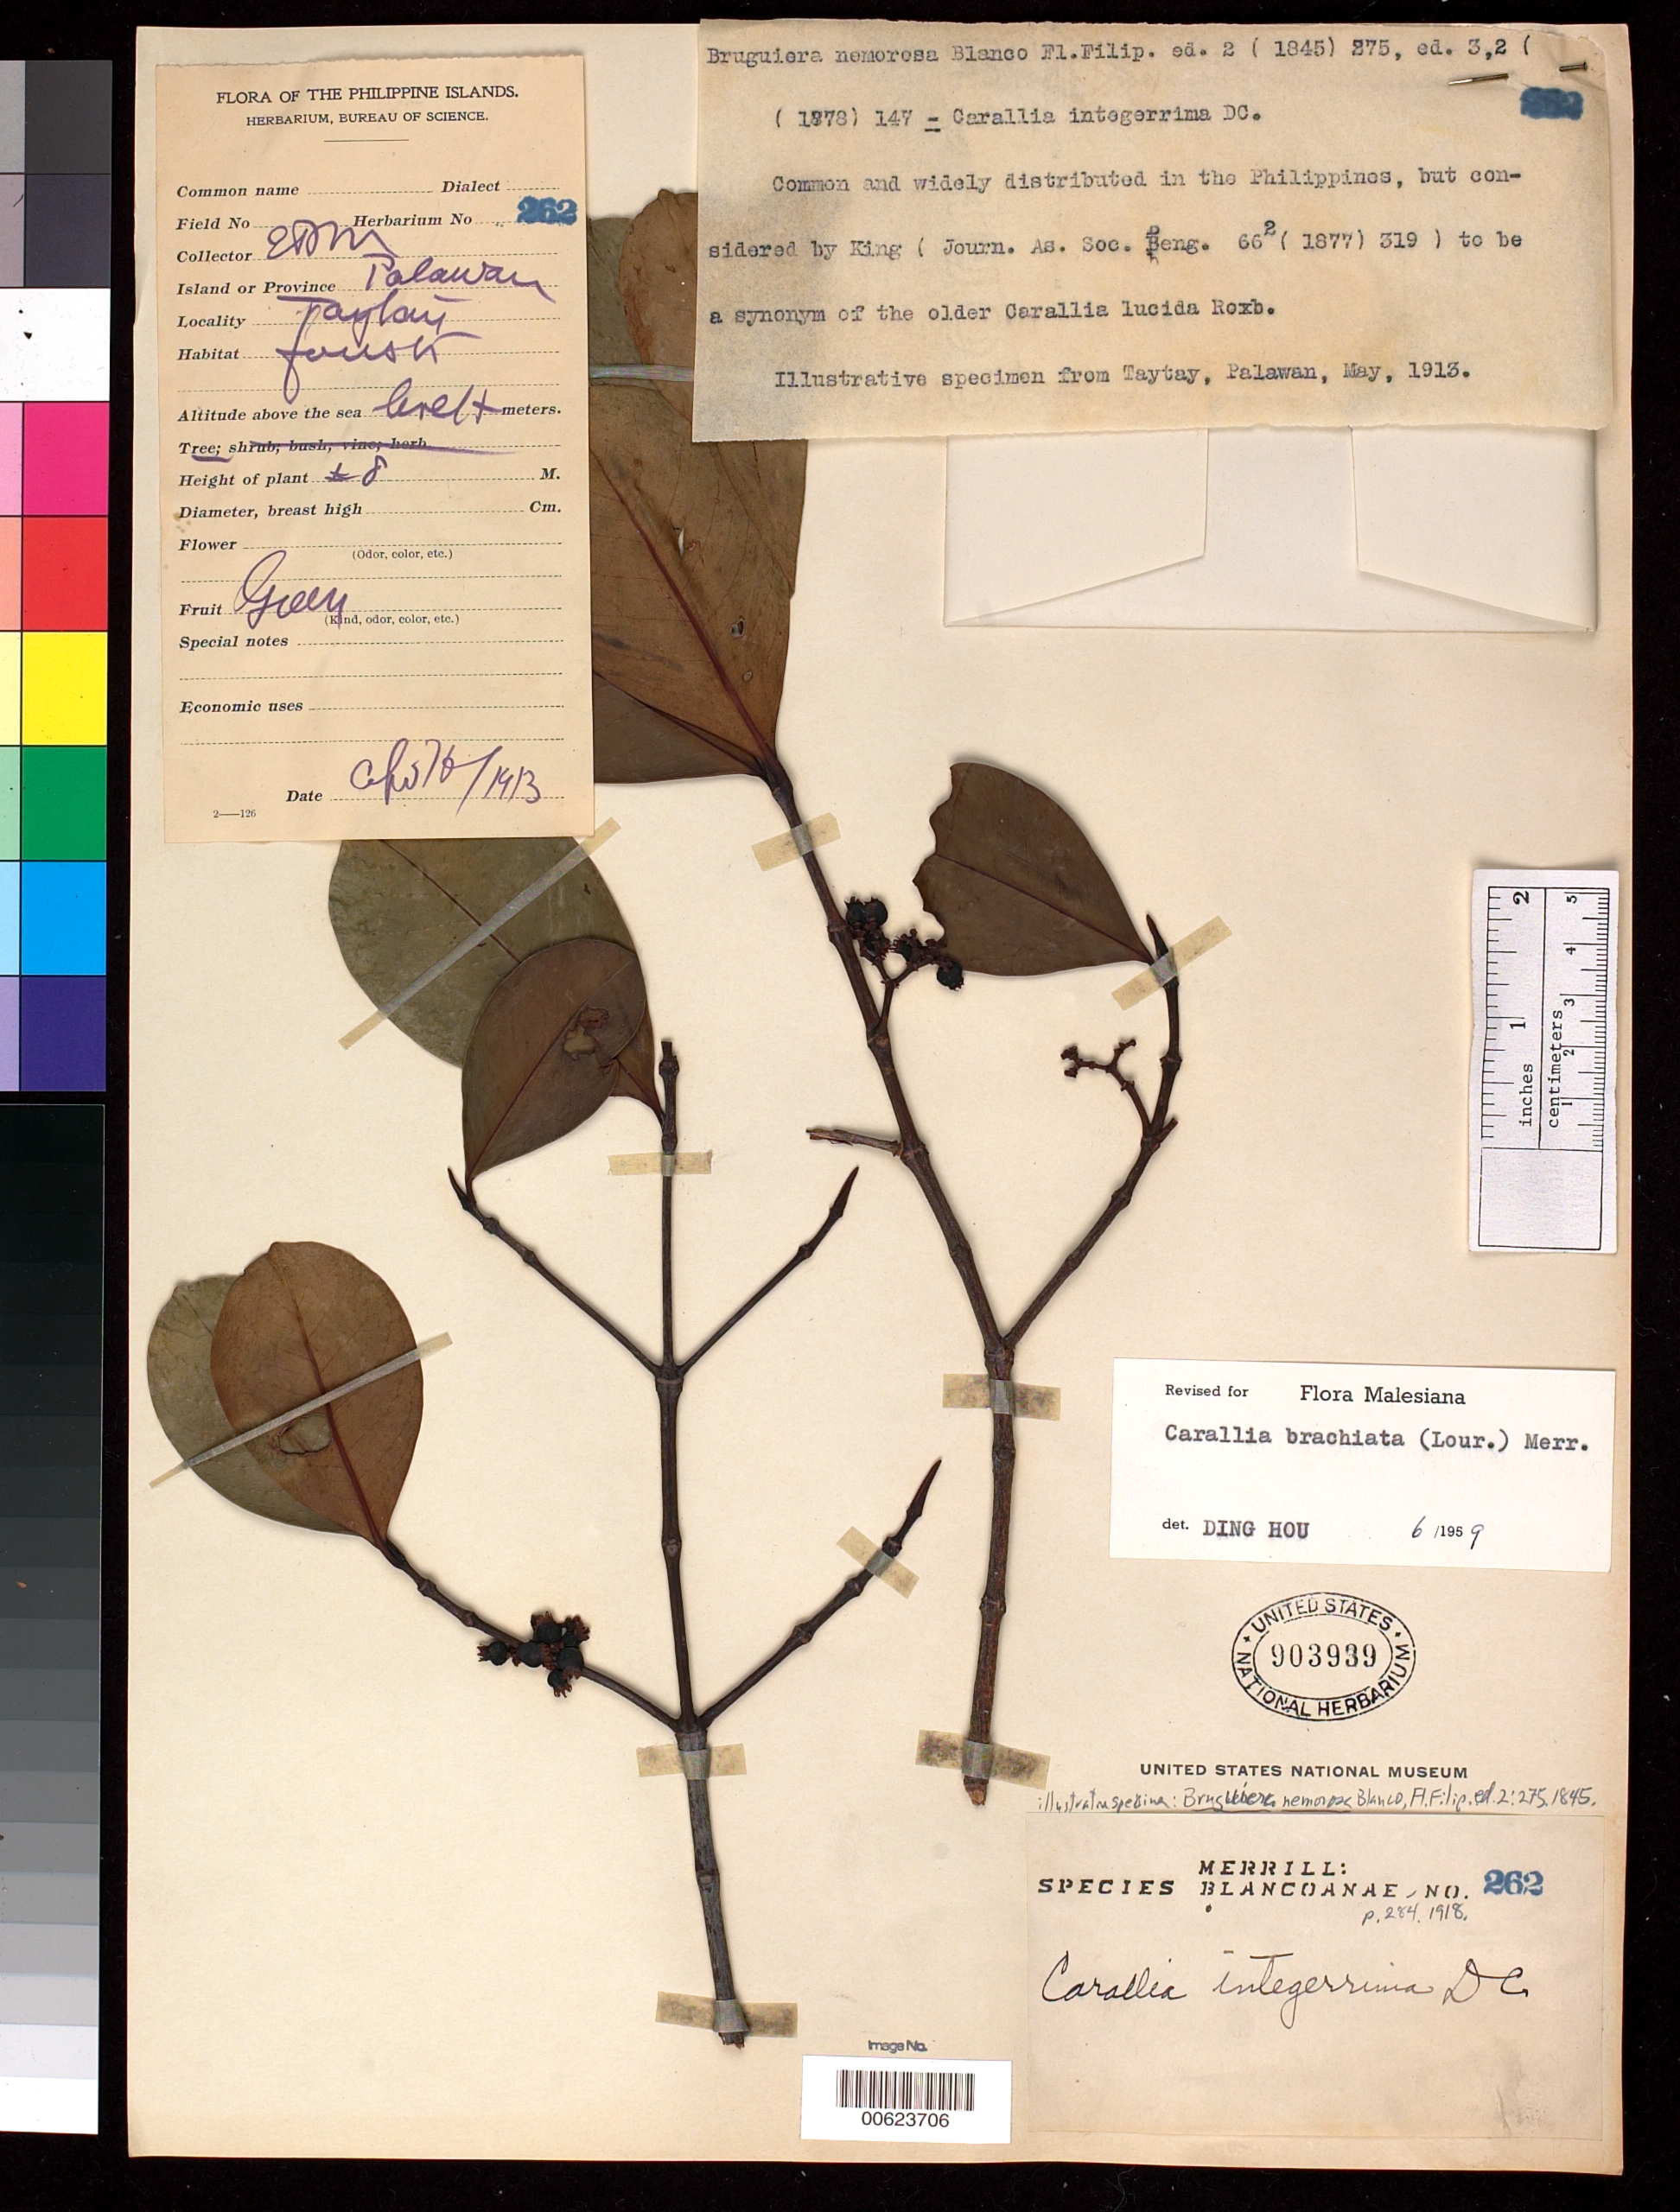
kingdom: Plantae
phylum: Tracheophyta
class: Magnoliopsida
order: Malpighiales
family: Rhizophoraceae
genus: Bruguiera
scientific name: Bruguiera nemorosa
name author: Blanco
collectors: E. D. Merrill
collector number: Sp. Blancoan. 0262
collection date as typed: May 1913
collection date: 1913-05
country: Philippines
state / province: Mimaropa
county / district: Palawan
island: Palawan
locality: Taytay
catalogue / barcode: US 903939